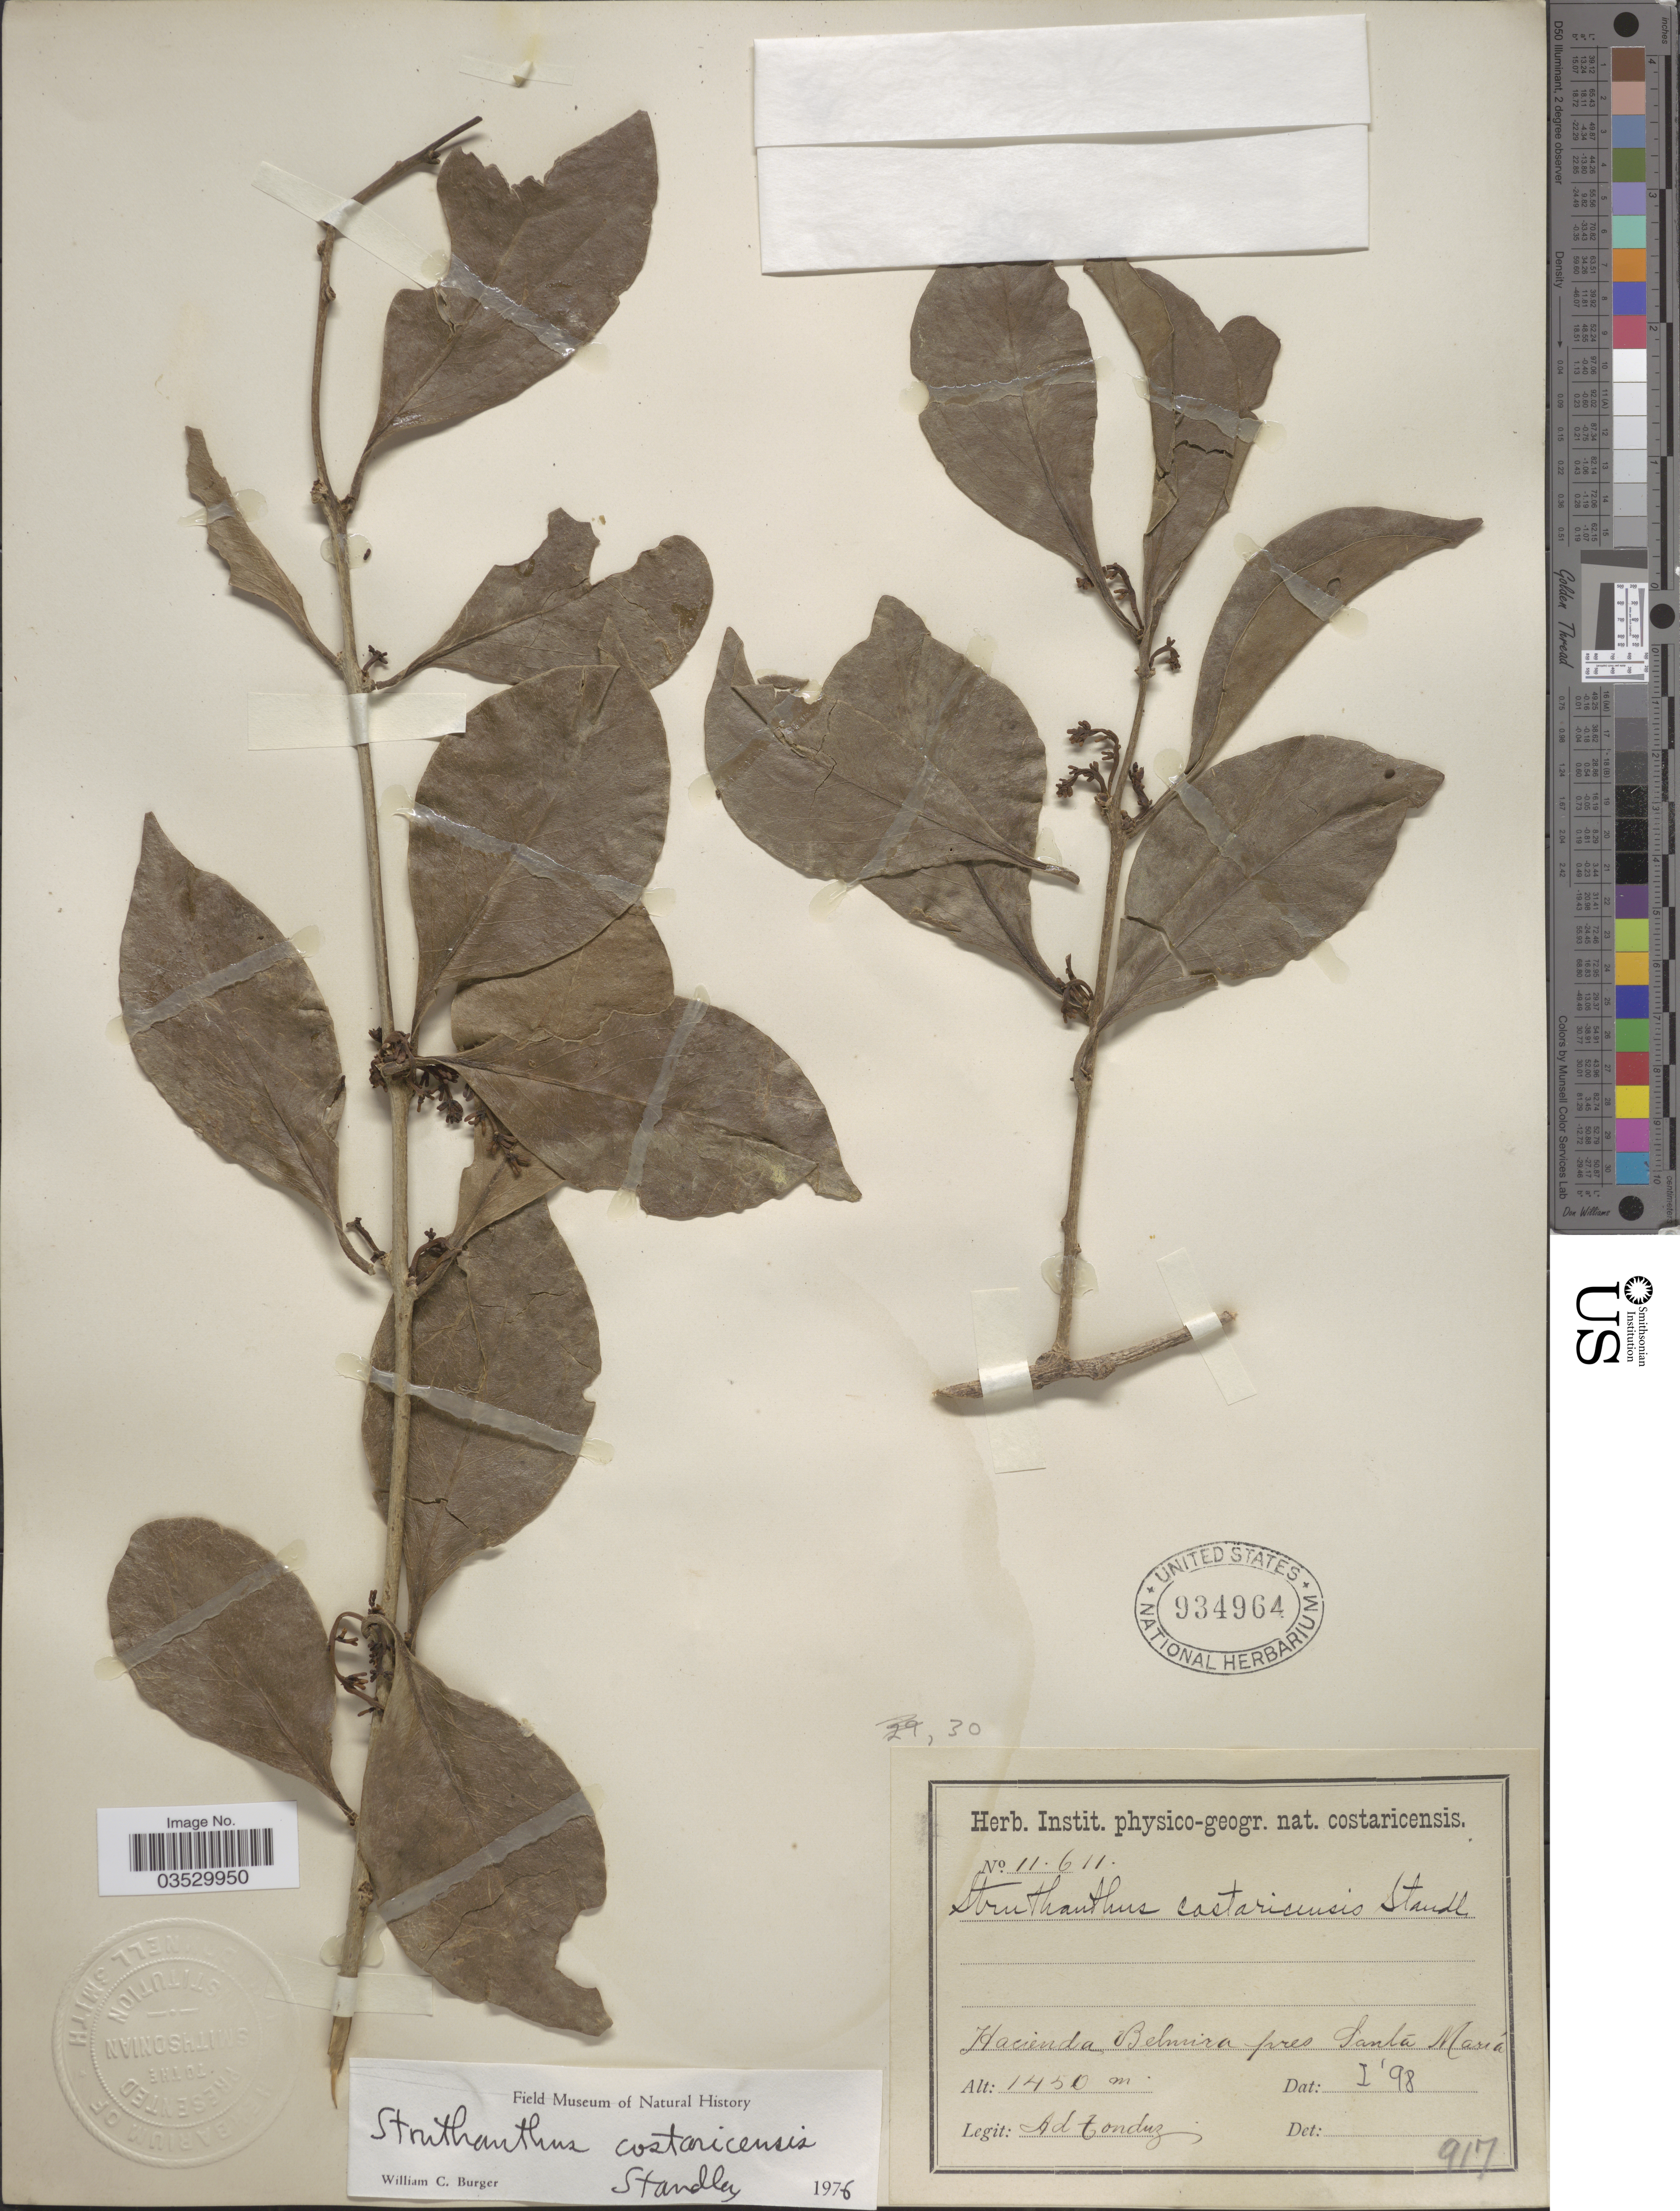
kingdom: Plantae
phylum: Tracheophyta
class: Magnoliopsida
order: Santalales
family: Loranthaceae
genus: Struthanthus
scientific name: Struthanthus costaricensis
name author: Standl.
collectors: A. Tonduz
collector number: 11611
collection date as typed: Transcribed d/m/y: /1/98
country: Costa Rica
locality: Hacienda Belmira pres Santa María.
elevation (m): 1450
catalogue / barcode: US 934964